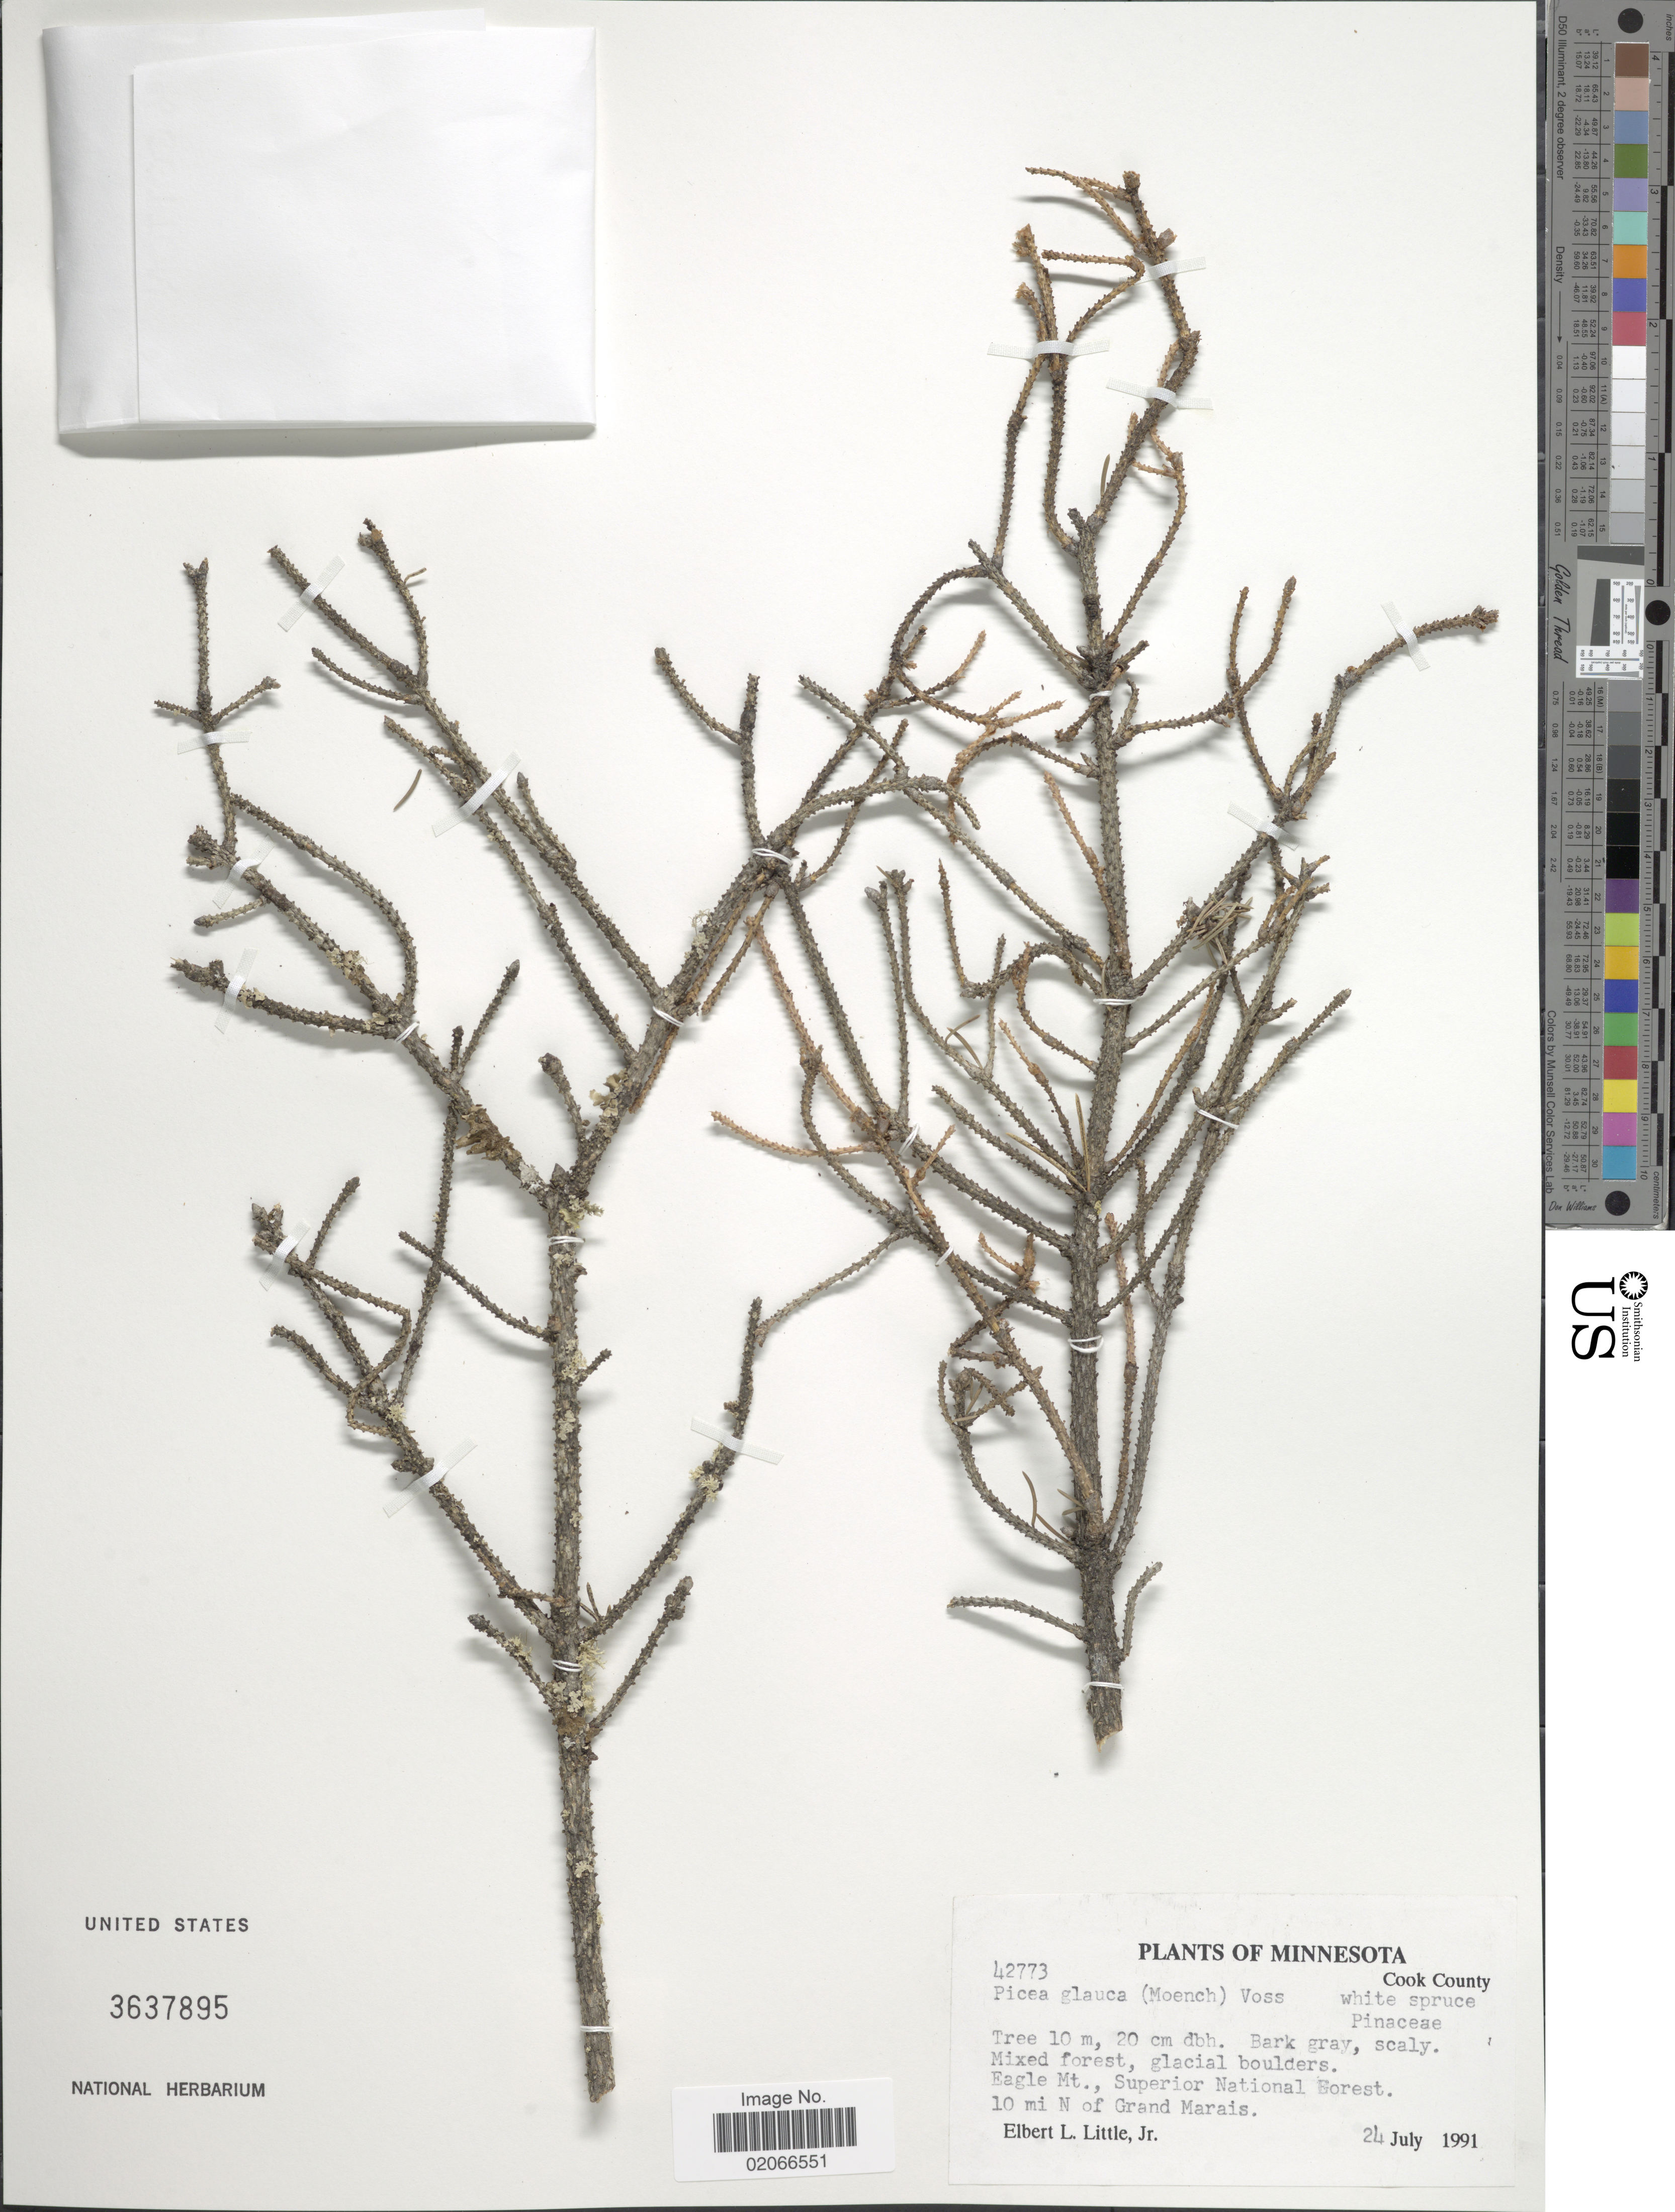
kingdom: Plantae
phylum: Tracheophyta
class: Pinopsida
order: Pinales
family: Pinaceae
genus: Picea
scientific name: Picea glauca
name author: (Moench) Voss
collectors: E. L. Little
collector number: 42773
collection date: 1991-07-24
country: United States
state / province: Minnesota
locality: Cook County, mixed forest, Eagle Mt., Superior National Forest, 10 mi N of Grand Marias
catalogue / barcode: US 3637895